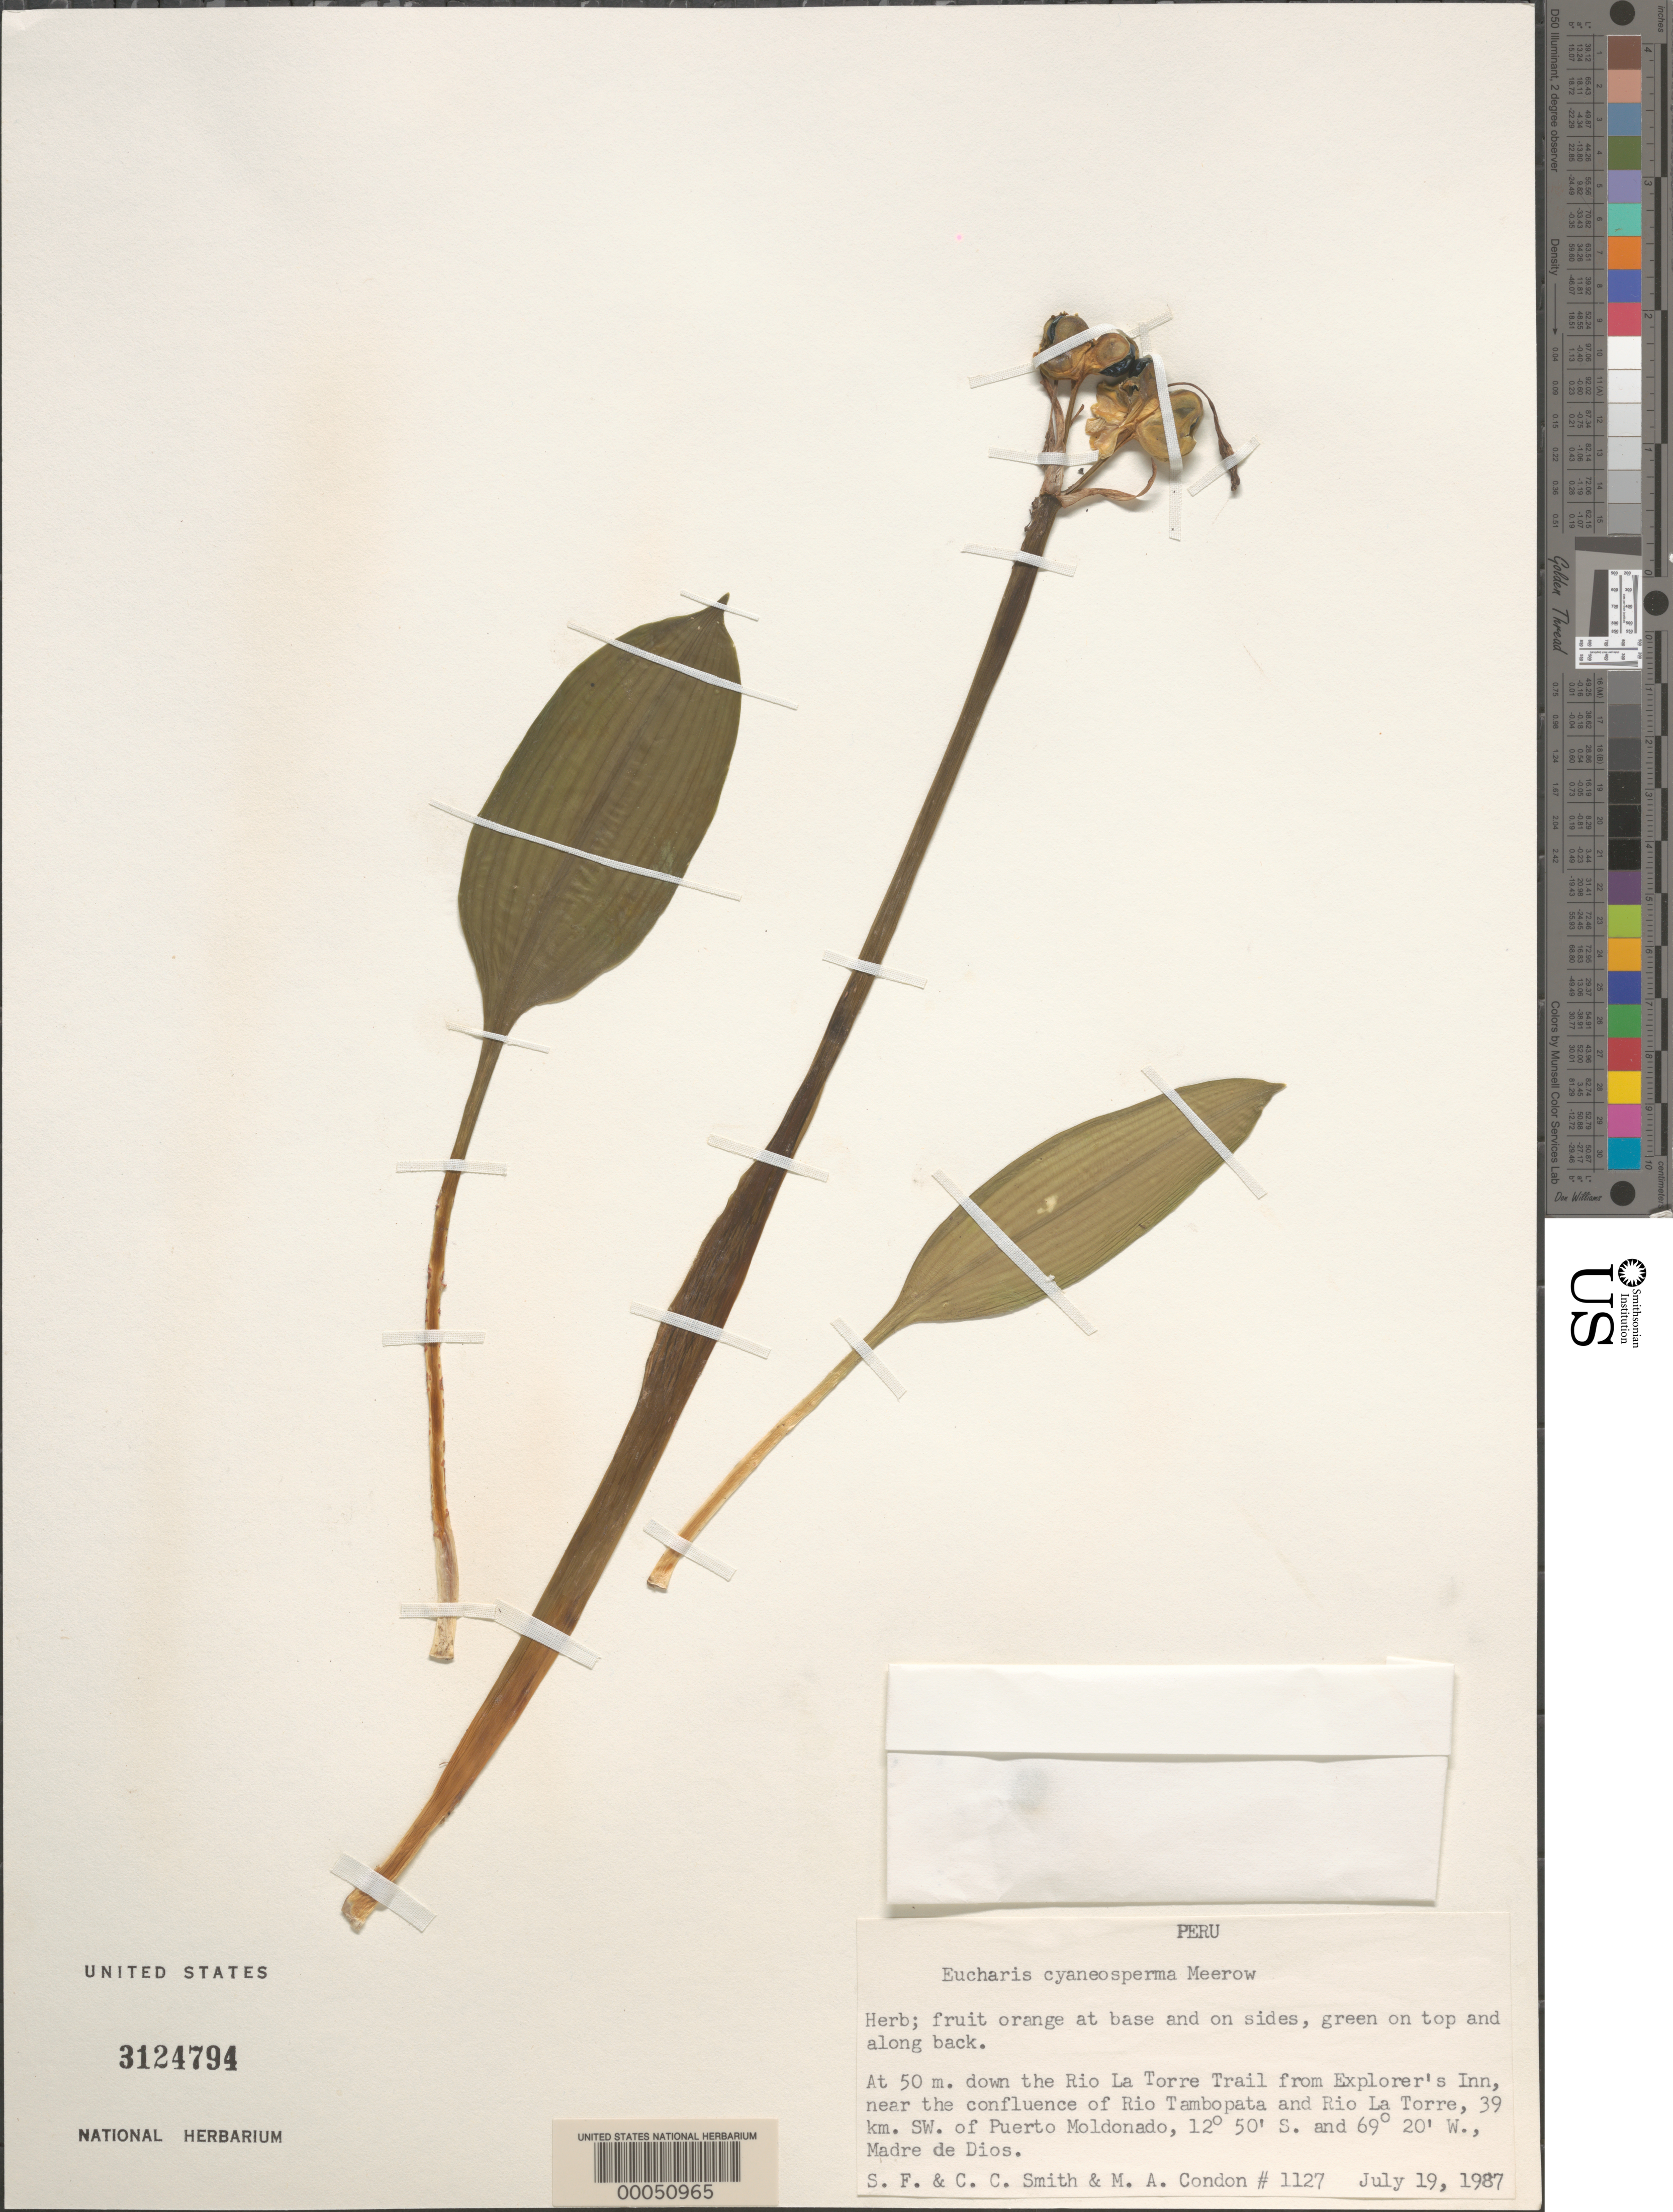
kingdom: Plantae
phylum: Tracheophyta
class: Liliopsida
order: Asparagales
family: Amaryllidaceae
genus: Eucharis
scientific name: Eucharis cyaneosperma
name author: Meerow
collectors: S.F. Smith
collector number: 1127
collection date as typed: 19 Jul 1987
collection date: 1987-07-19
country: Peru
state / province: Madre de Dios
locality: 39 km sw of puerto moldonado, rio la torre trail near the conflu ence of rio tambopata and rio la torre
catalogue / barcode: US 3124794